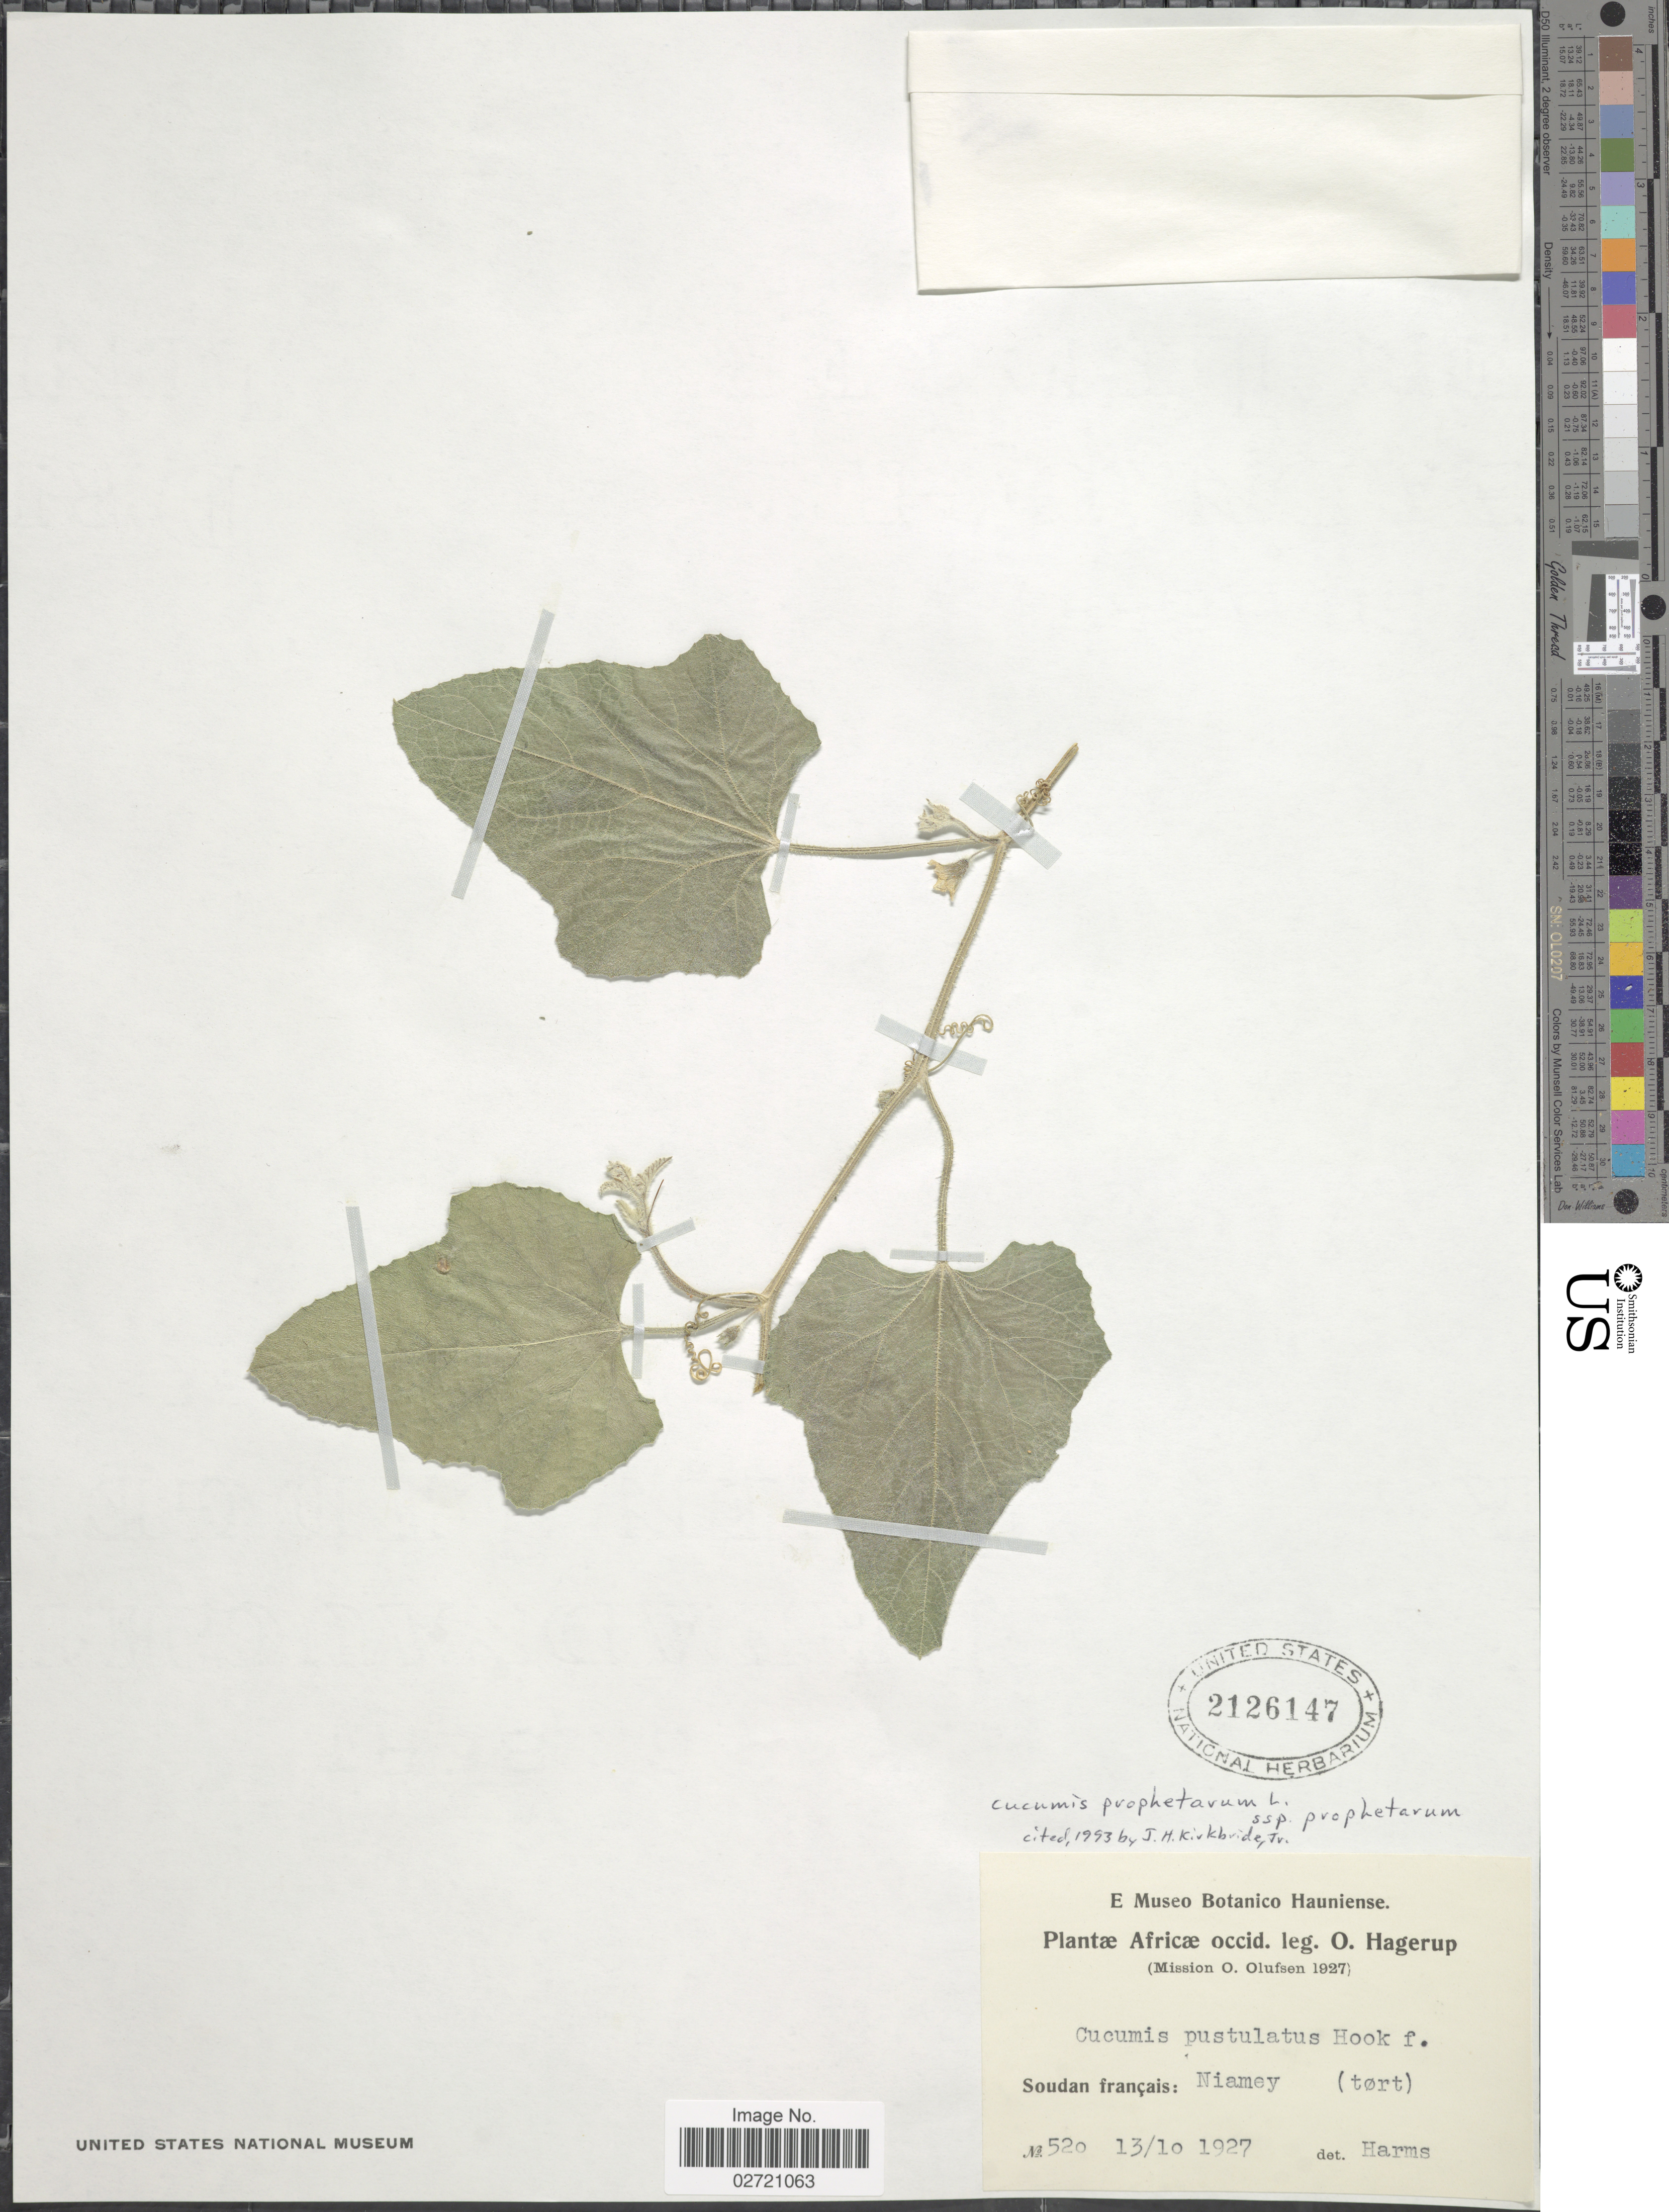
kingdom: Plantae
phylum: Tracheophyta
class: Magnoliopsida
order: Cucurbitales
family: Cucurbitaceae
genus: Cucumis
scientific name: Cucumis prophetarum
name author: L.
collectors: O. Hagerup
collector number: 520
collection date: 1927-10-13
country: Mali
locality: Soudan francais: Niamey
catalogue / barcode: US 2126147